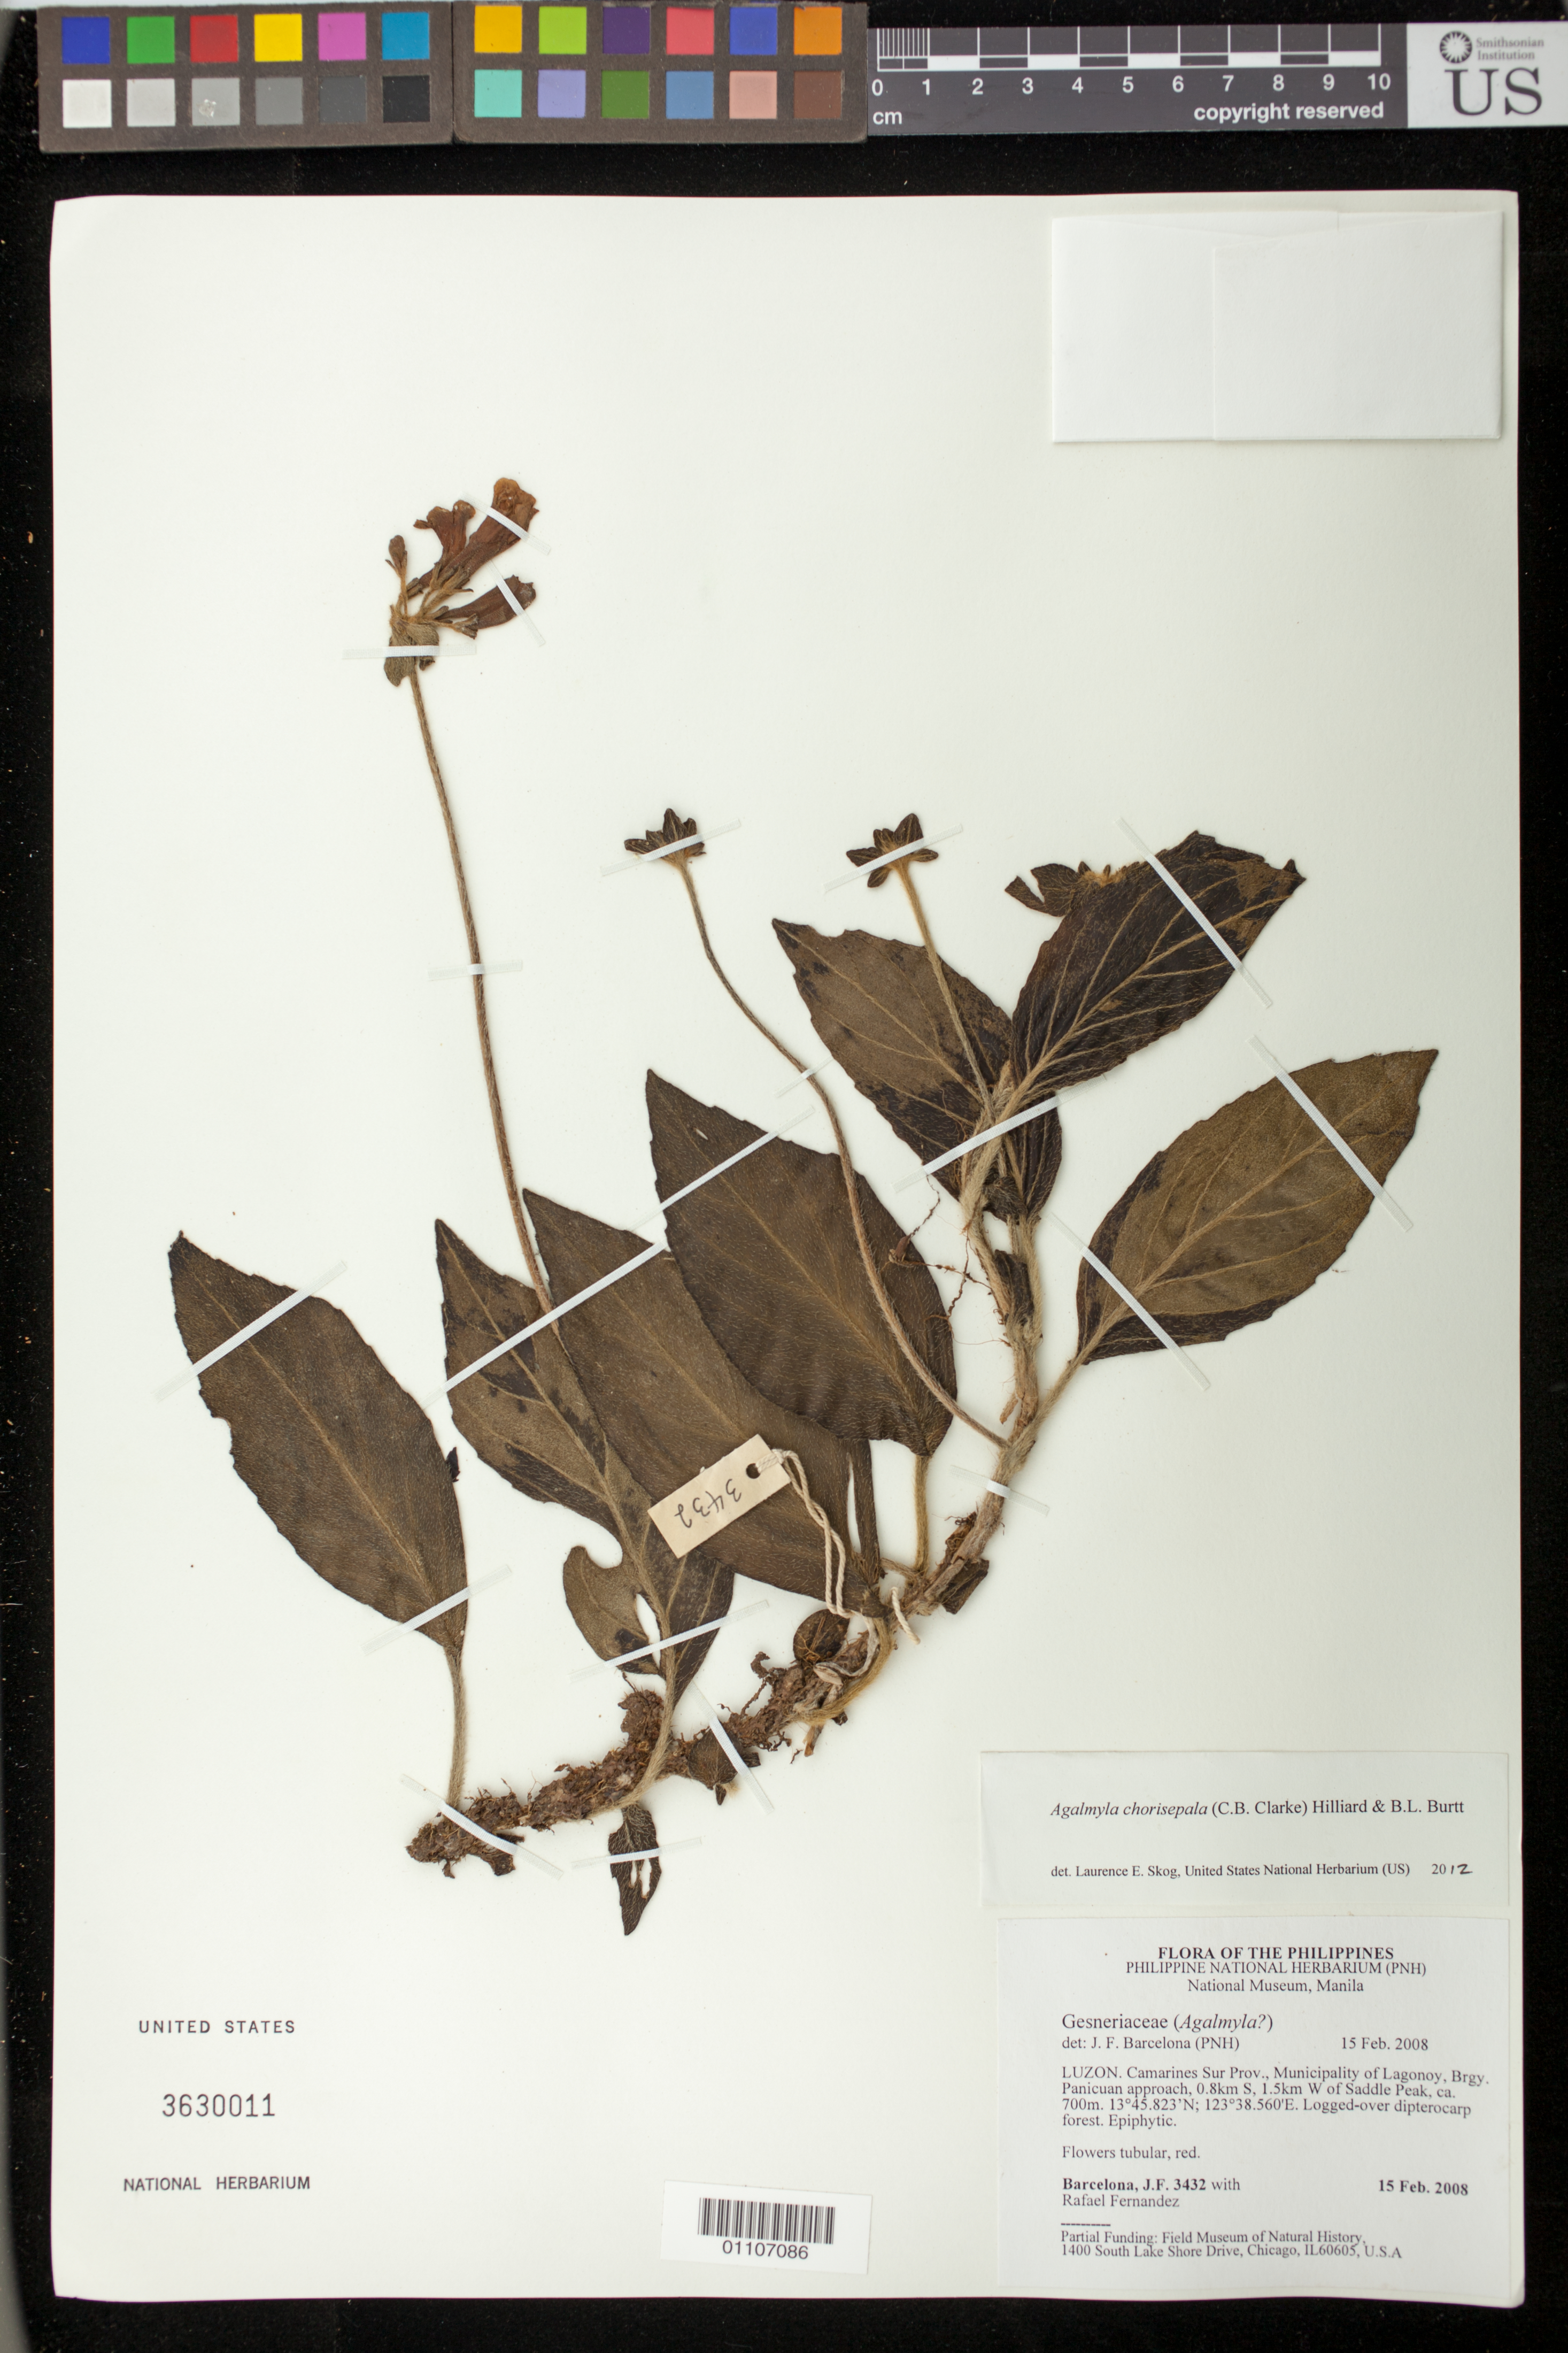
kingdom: Plantae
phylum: Tracheophyta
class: Magnoliopsida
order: Lamiales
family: Gesneriaceae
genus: Agalmyla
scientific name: Agalmyla chorisepala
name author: (C.B. Clarke) Hilliard & B.L. Burtt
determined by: Skog, Laurence E.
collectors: J. F. Barcelona & R. Fernandez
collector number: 3432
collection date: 2008-02-15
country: Philippines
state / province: Bicol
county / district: Camarines Sur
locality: Pancuan approach, .8 km S, 1.4km W of Saddle Peak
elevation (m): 700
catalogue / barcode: US 3630011